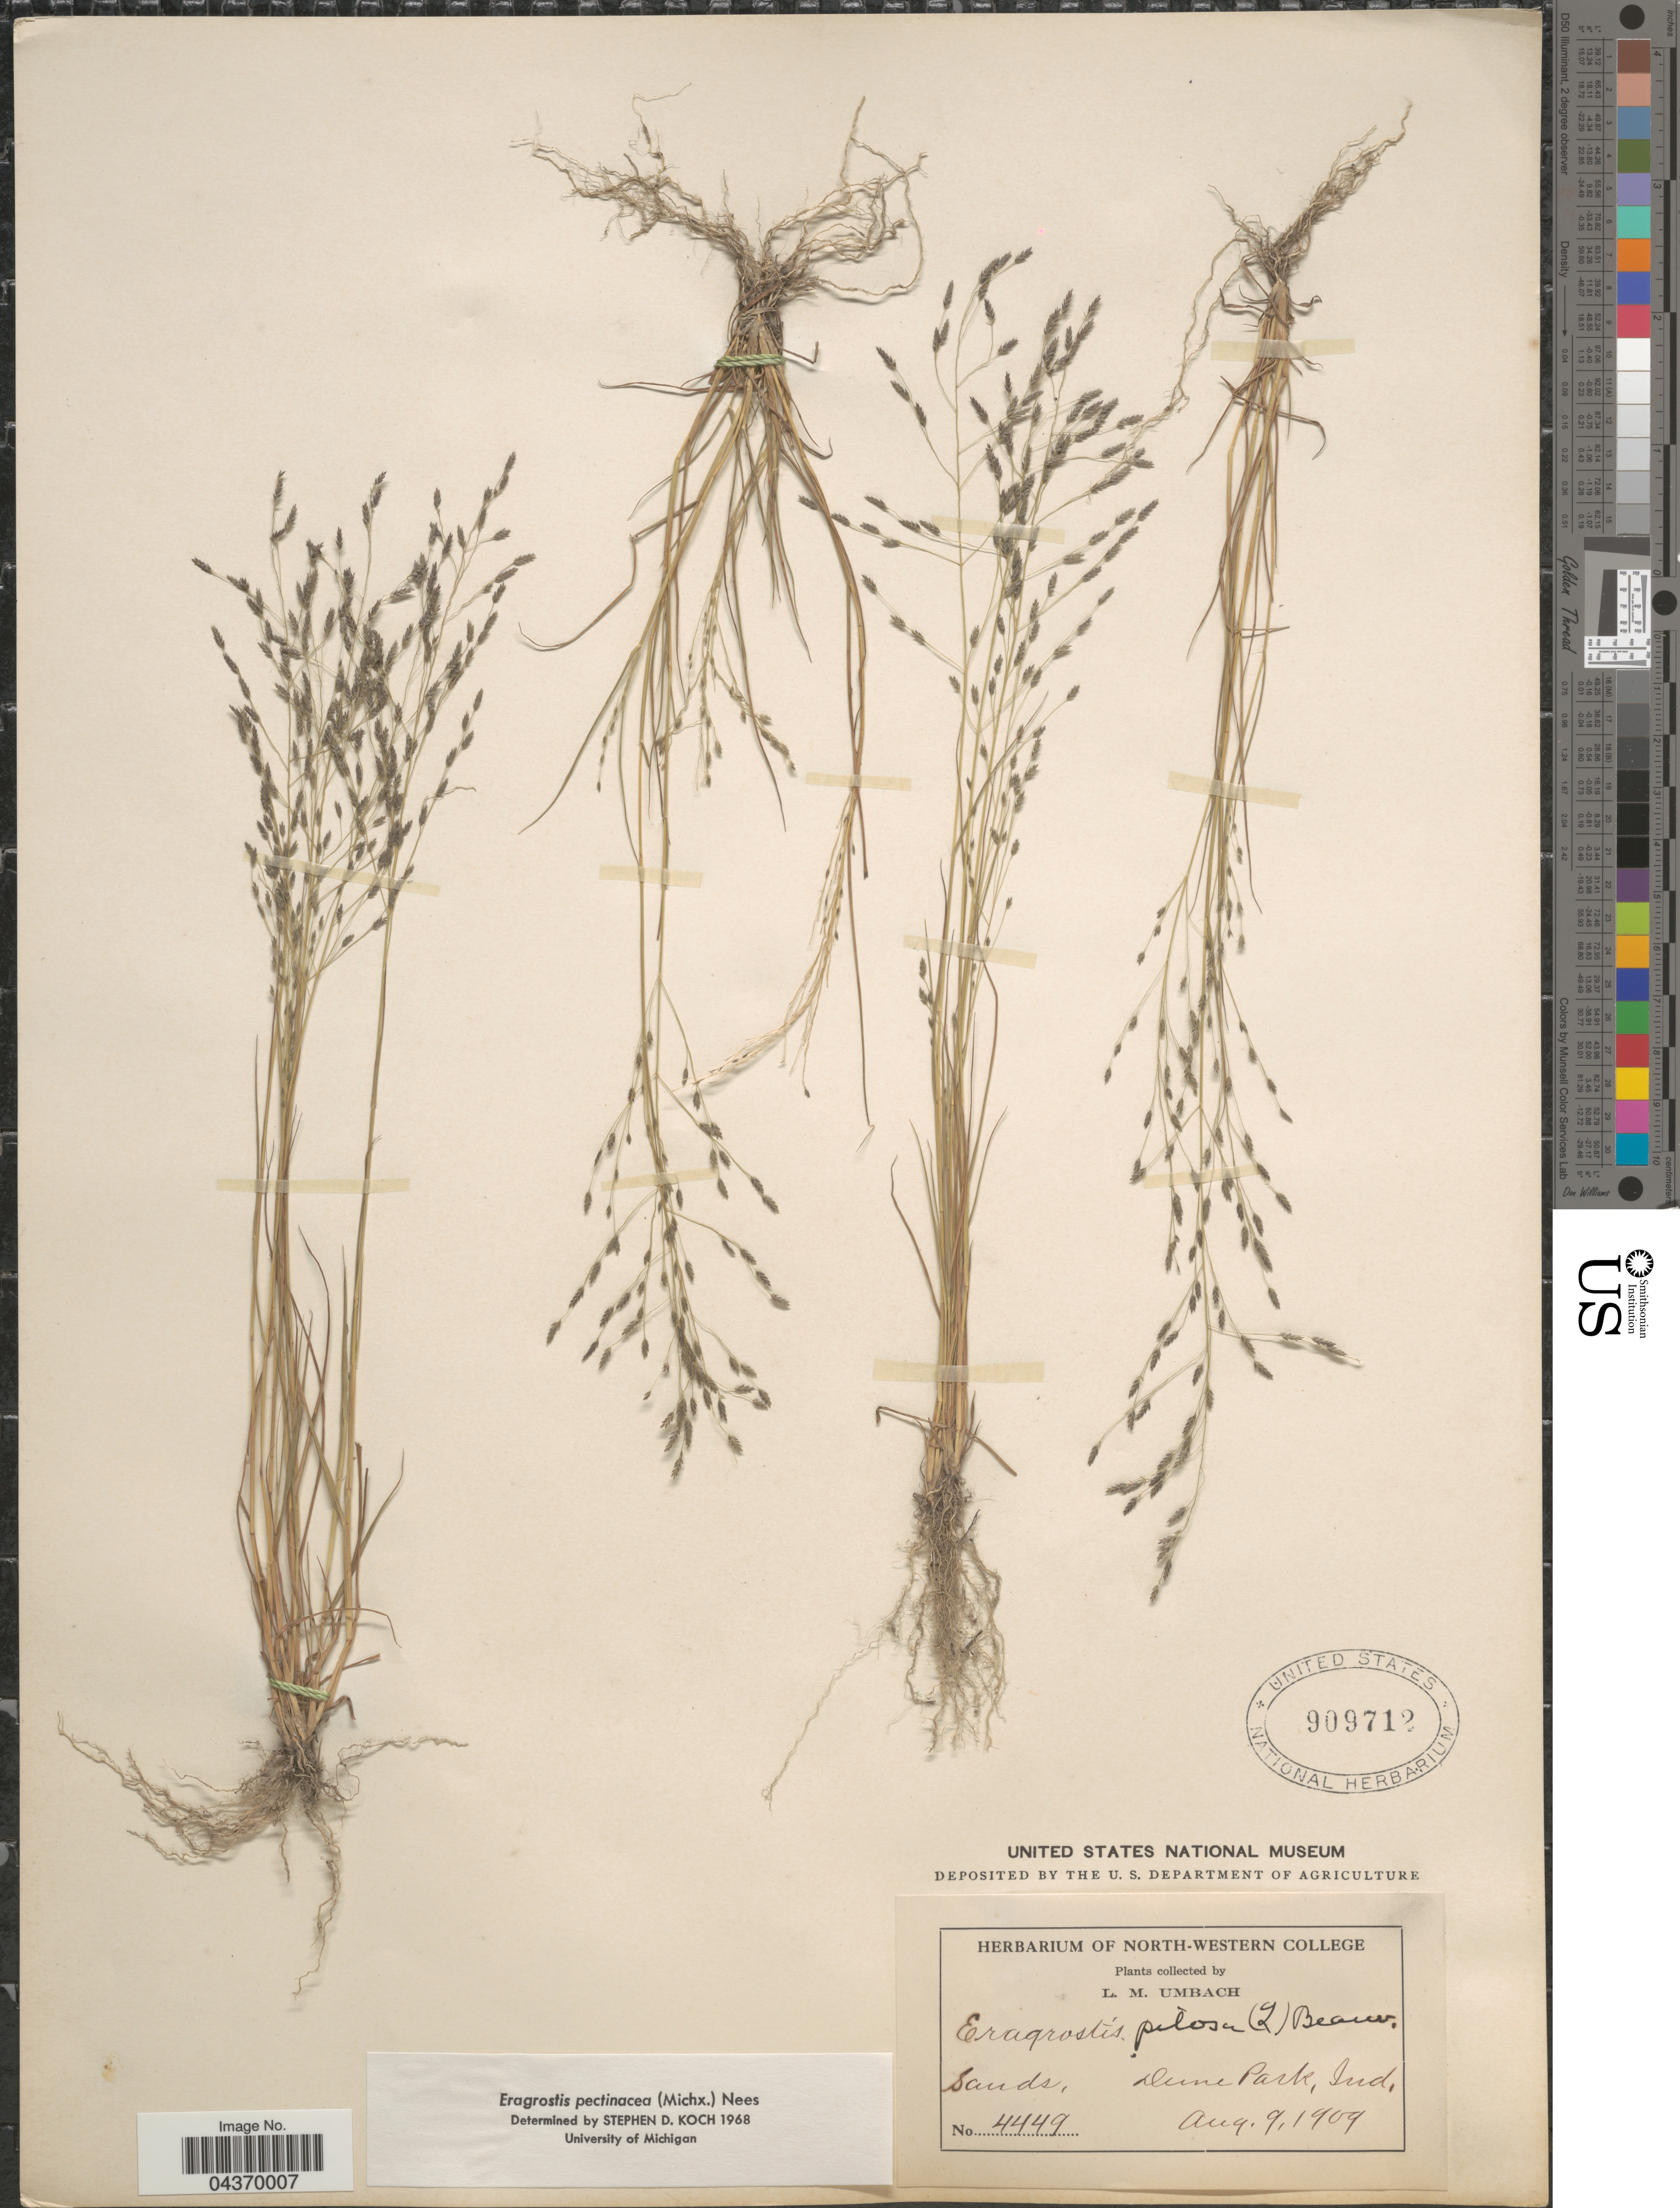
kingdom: Plantae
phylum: Tracheophyta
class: Liliopsida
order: Poales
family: Poaceae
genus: Eragrostis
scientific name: Eragrostis pectinacea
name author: (Michx.) Nees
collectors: L. M. Umbach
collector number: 4449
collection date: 1909-08-09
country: United States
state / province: Indiana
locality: Sands, Dune Park.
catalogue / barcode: US 909712